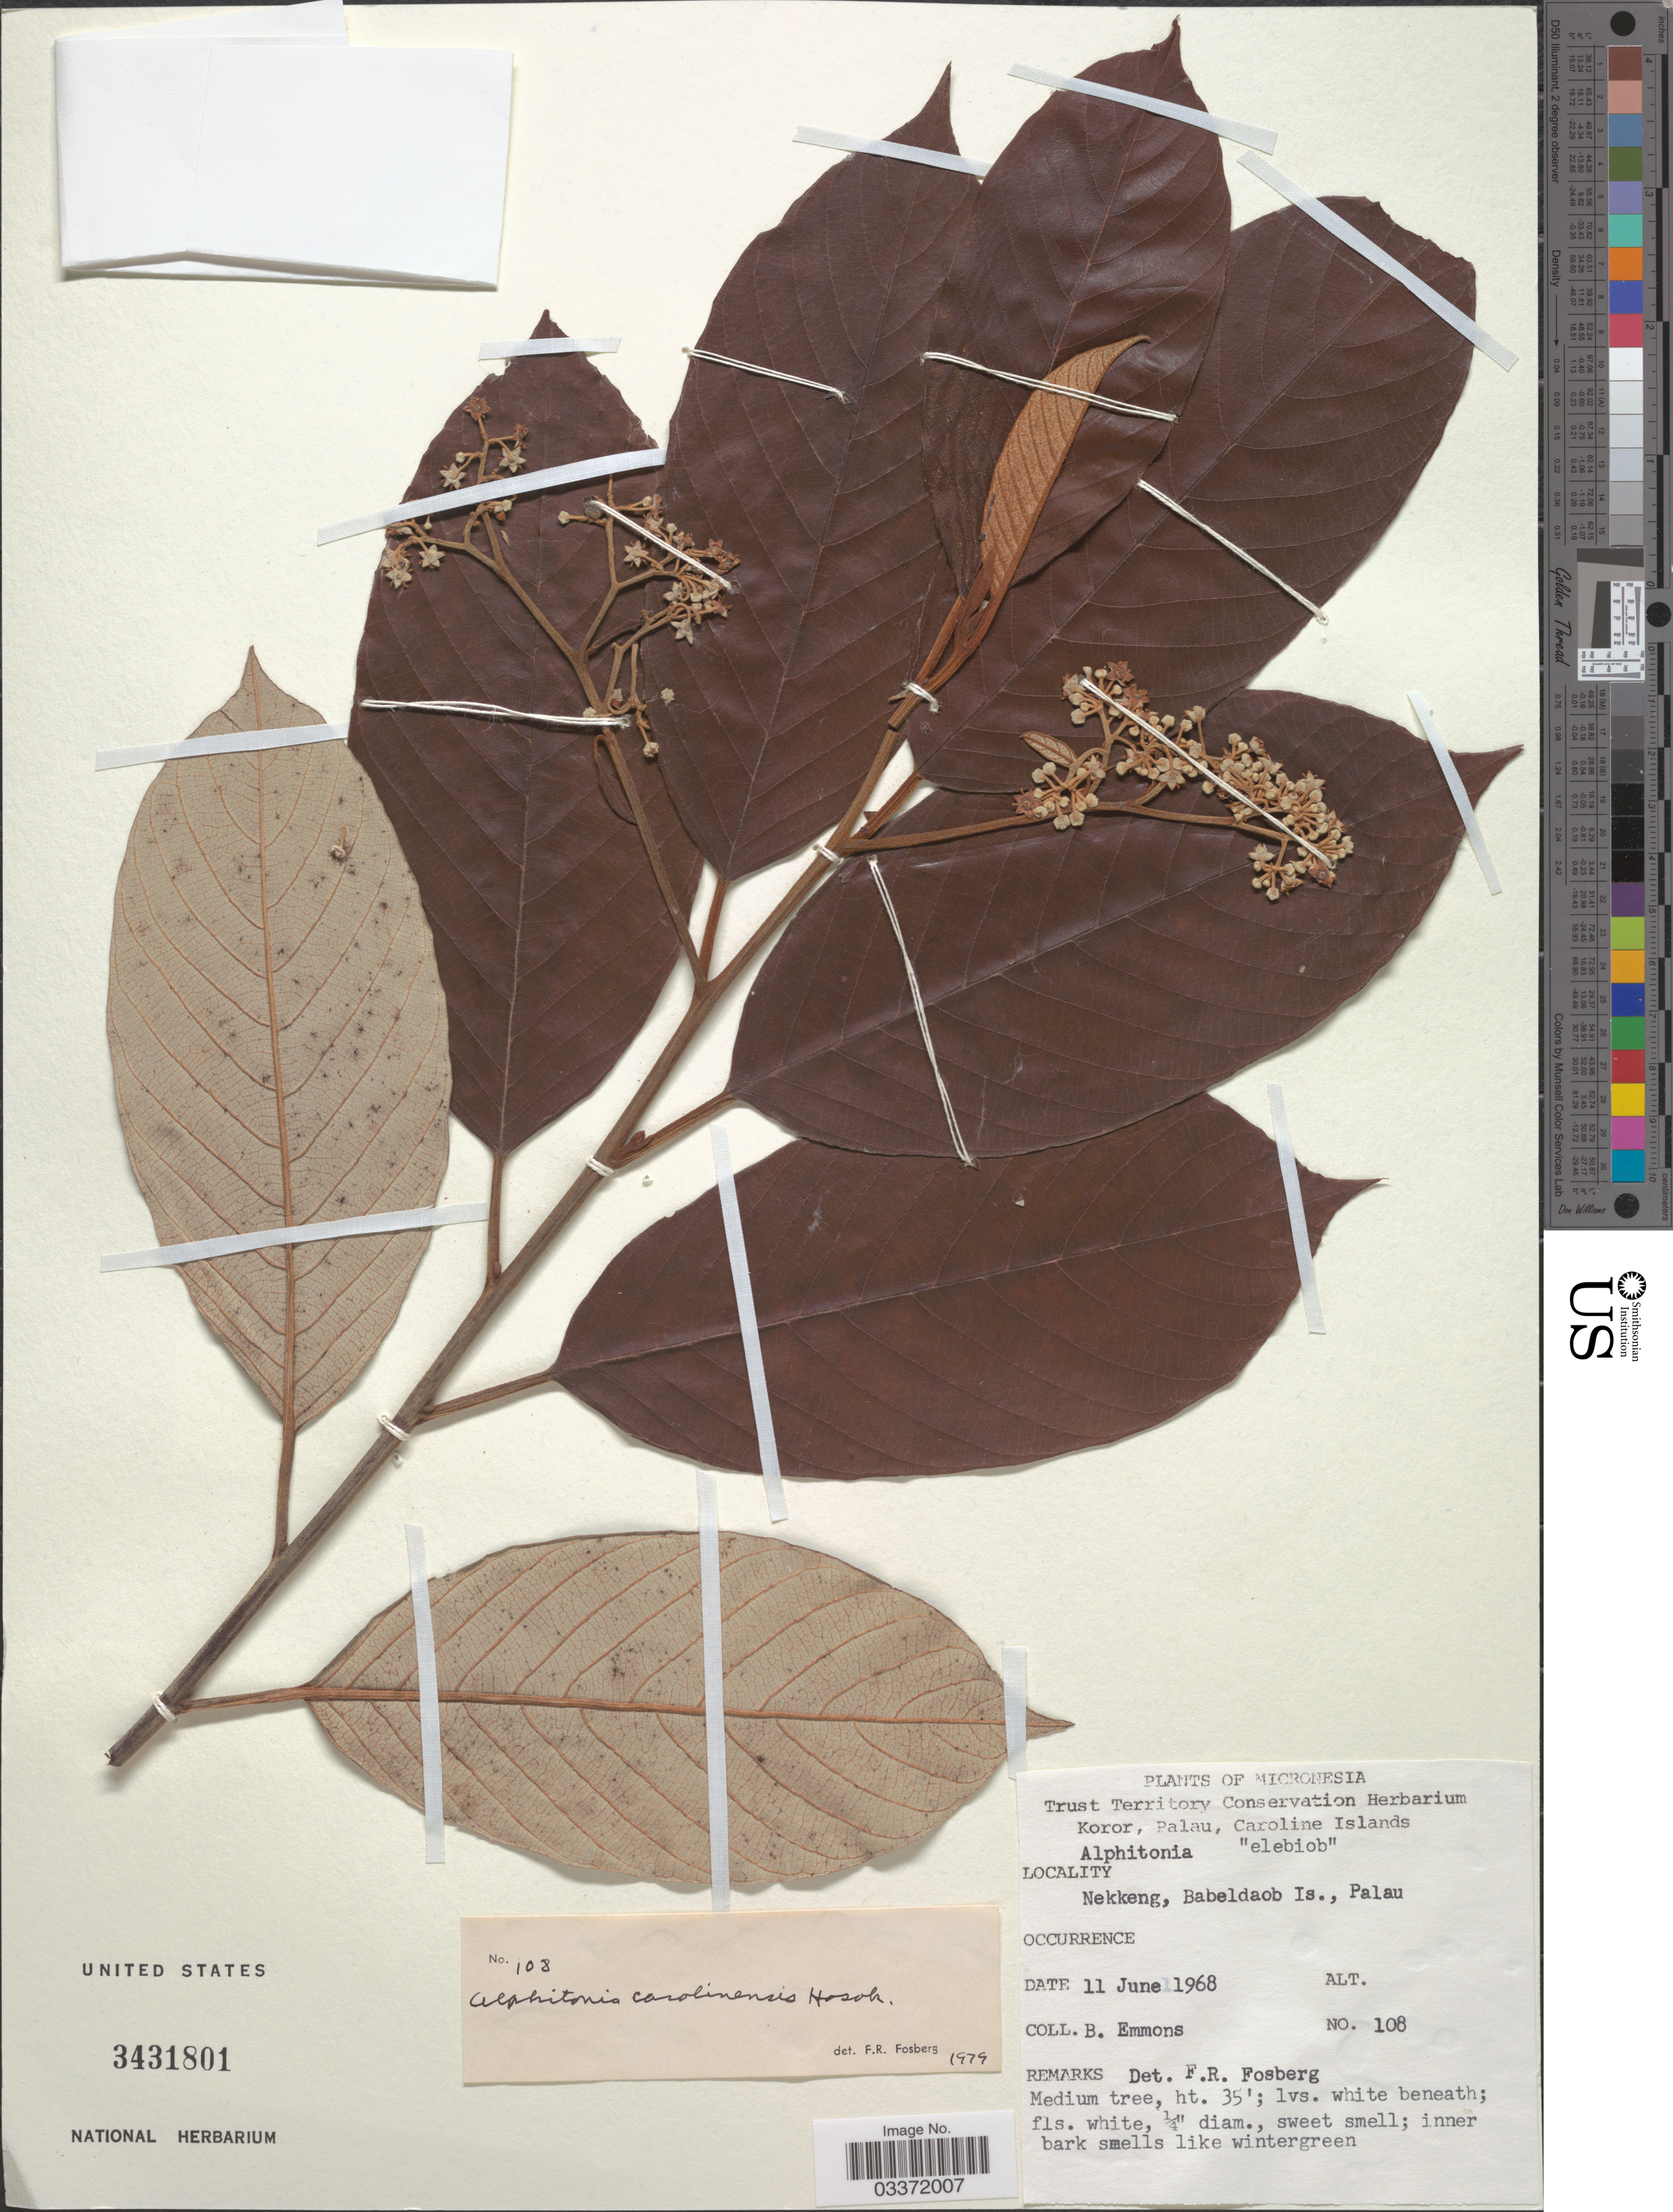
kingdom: Plantae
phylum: Tracheophyta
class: Magnoliopsida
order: Rosales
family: Rhamnaceae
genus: Alphitonia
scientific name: Alphitonia carolinensis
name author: Hosok.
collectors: B. Emmons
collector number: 108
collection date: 1968-06-11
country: Palau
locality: Micronesia. Nekkeng, Babeldaob Is., Palau.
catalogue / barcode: US 3431801